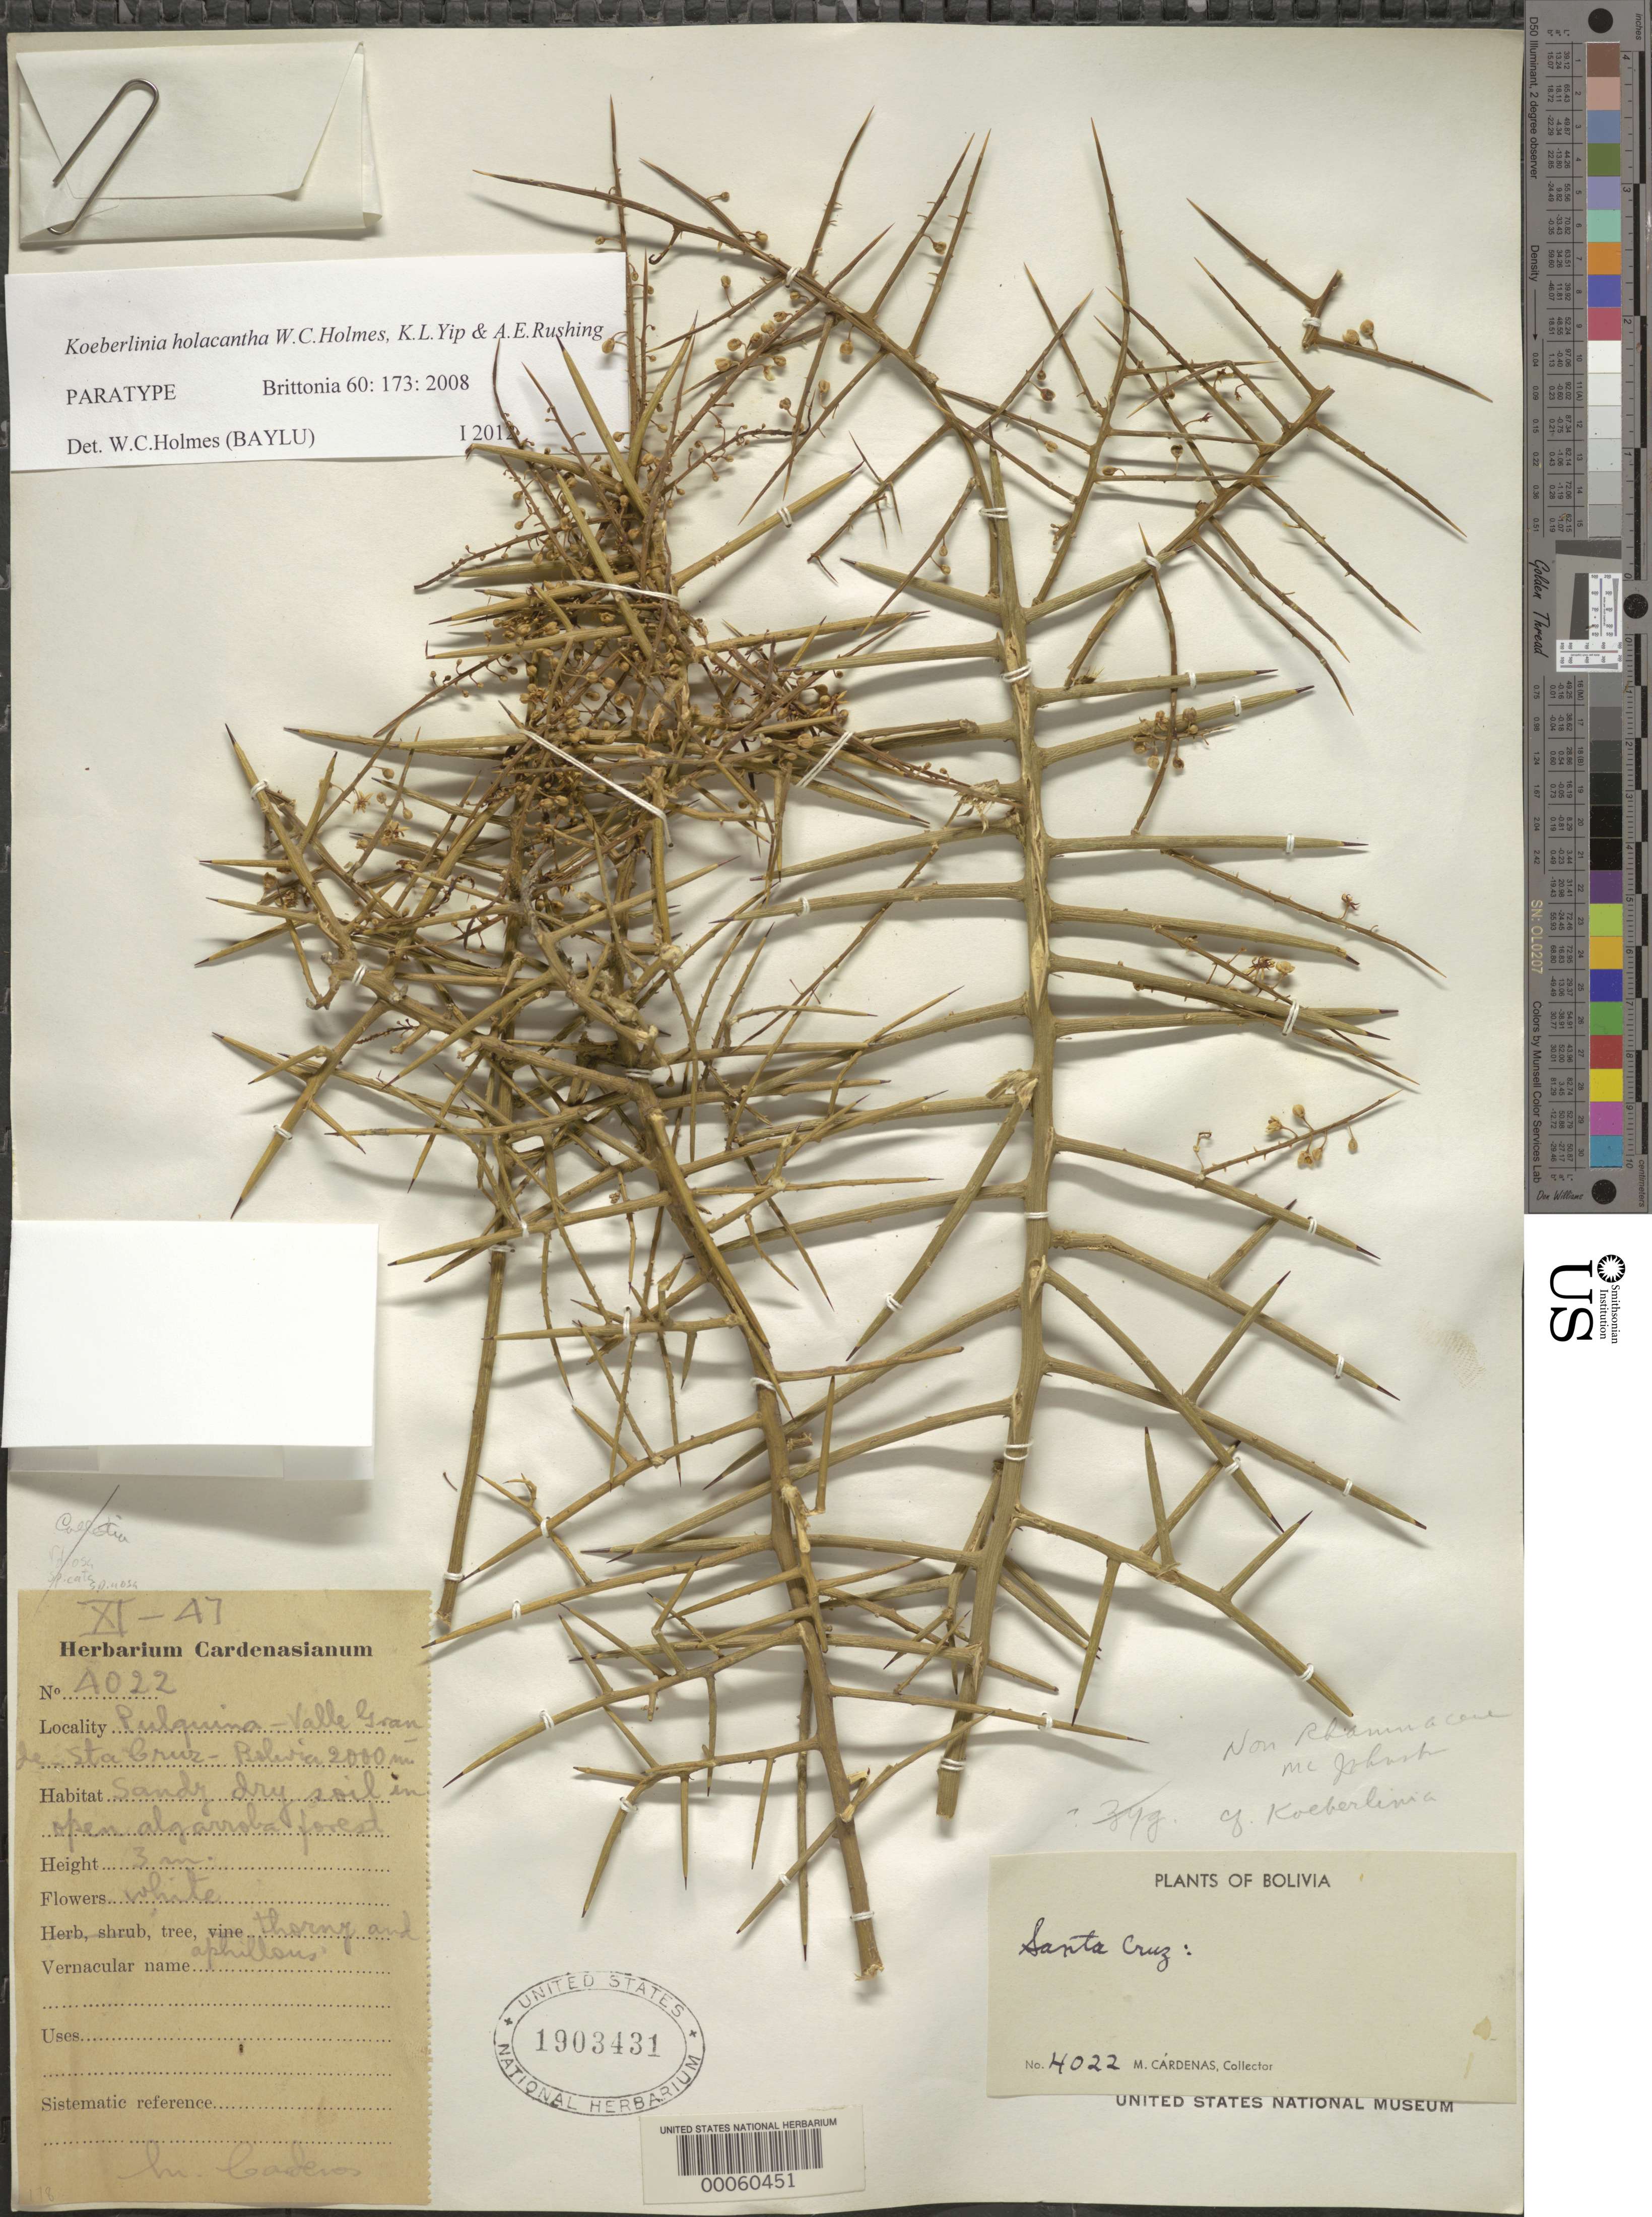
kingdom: Plantae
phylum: Tracheophyta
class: Magnoliopsida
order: Brassicales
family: Koeberliniaceae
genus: Koeberlinia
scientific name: Koeberlinia spinosa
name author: Zucc.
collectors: M. Cárdenas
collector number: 4022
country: Bolivia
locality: Pulquina-Valle gran de Sta. Cruz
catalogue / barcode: US 1903431